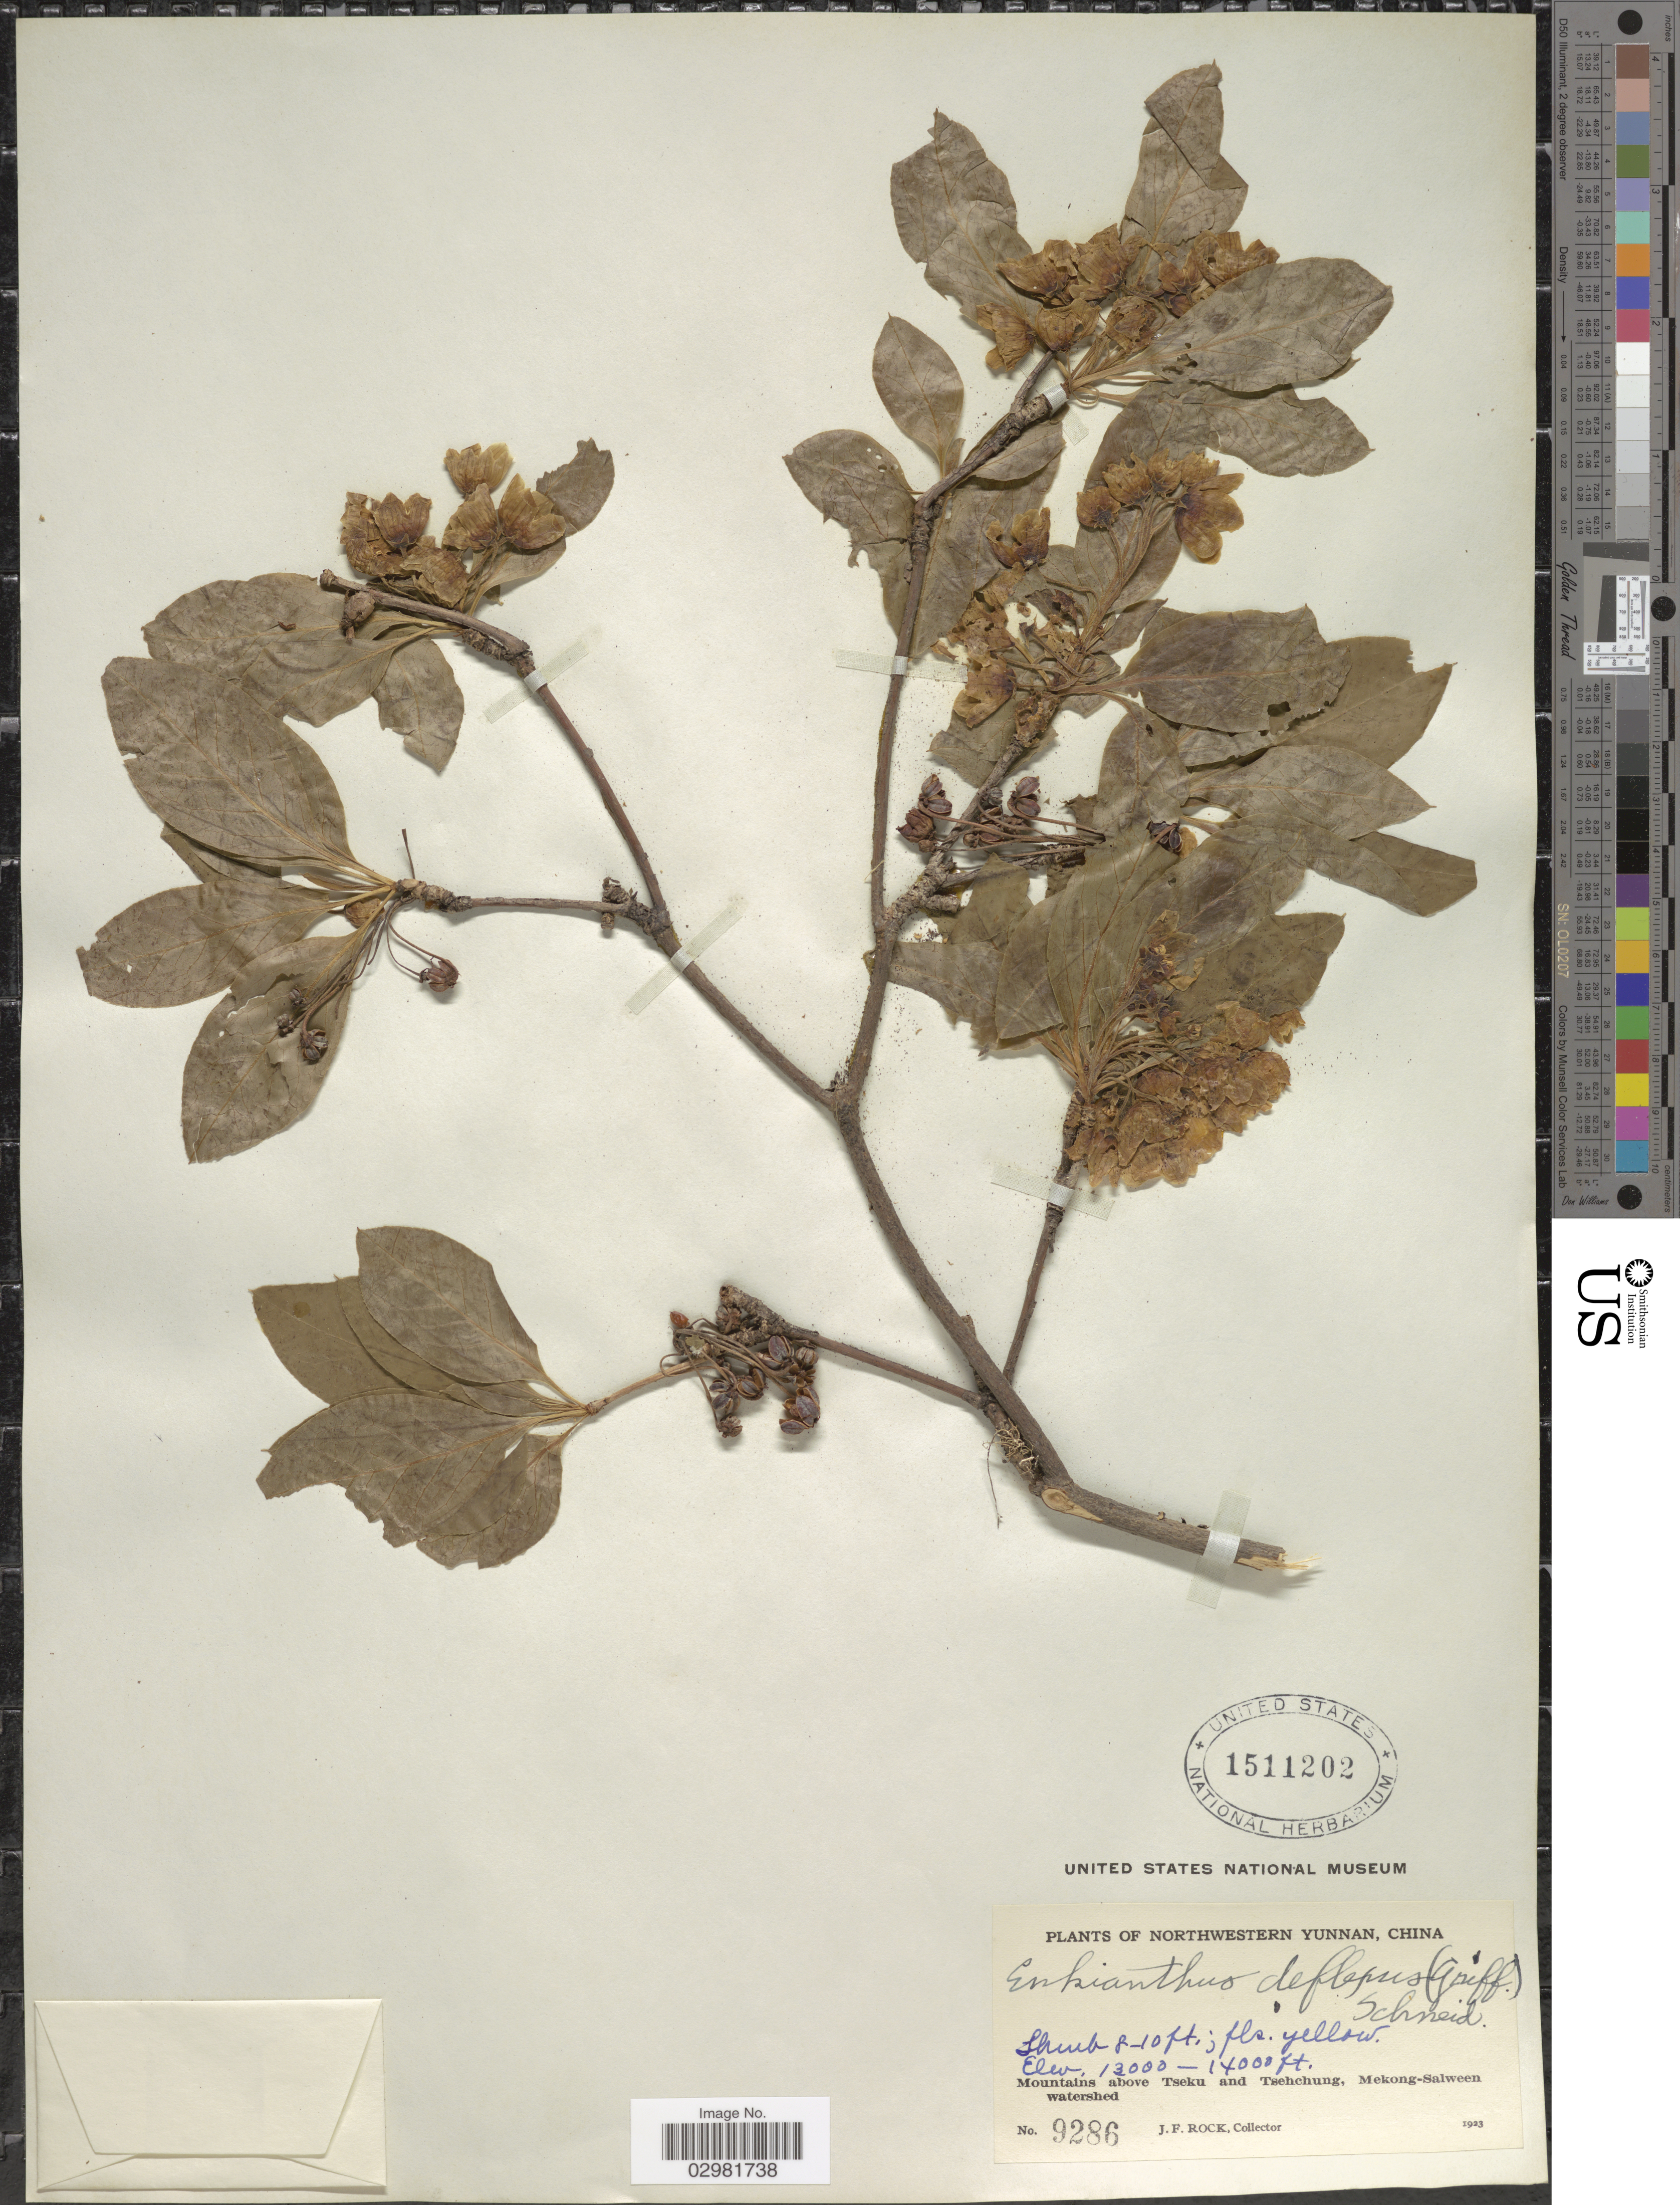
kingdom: Plantae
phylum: Tracheophyta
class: Magnoliopsida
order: Ericales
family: Ericaceae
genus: Enkianthus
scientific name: Enkianthus deflexus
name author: (Griff.) C.K. Schneid.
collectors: J. Rock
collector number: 9286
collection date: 1923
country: China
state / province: Yunnan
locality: Northwestern Yunnan. Mountains above Tseku and Tsehchung, Mekong-Salween watershed.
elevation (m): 3962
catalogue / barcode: US 1511202